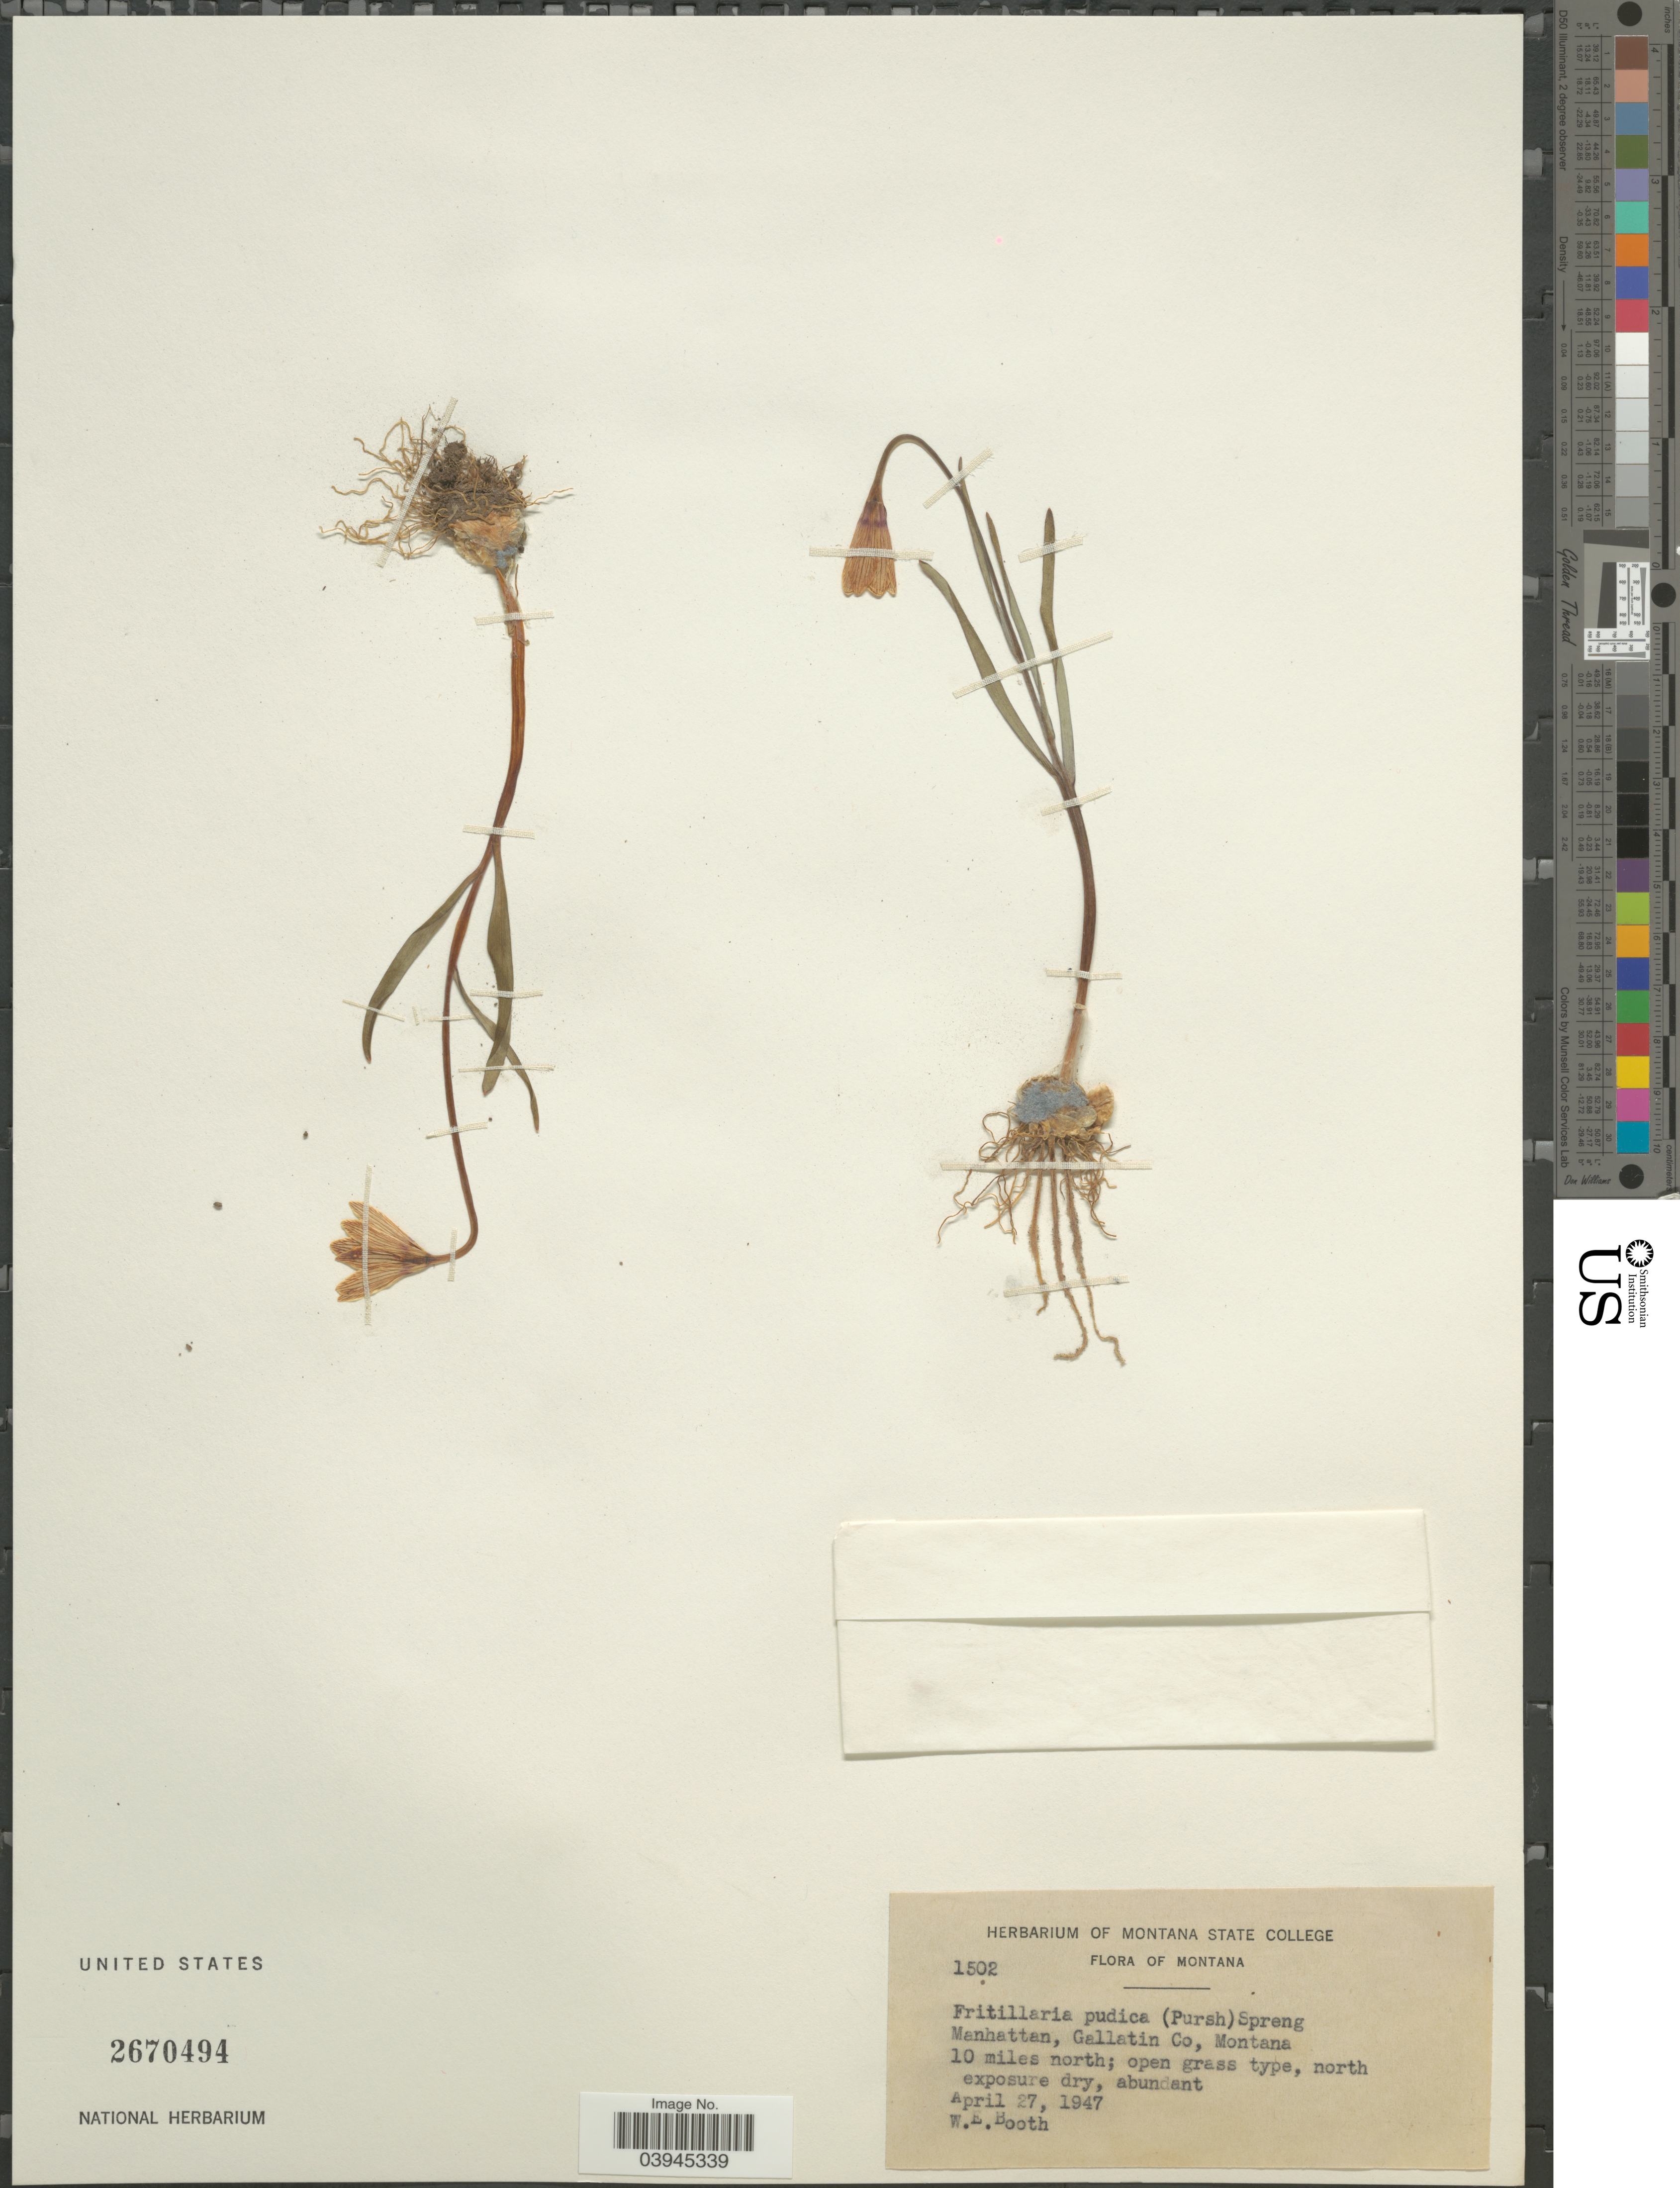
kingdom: Plantae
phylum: Tracheophyta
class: Liliopsida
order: Liliales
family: Liliaceae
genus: Fritillaria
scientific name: Fritillaria pudica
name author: (Pursh) Spreng.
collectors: W. Booth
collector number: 1502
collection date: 1947-04-27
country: United States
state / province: Montana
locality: Manhattan, Gallatin Co. 10 miles north.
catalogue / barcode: US 2670494